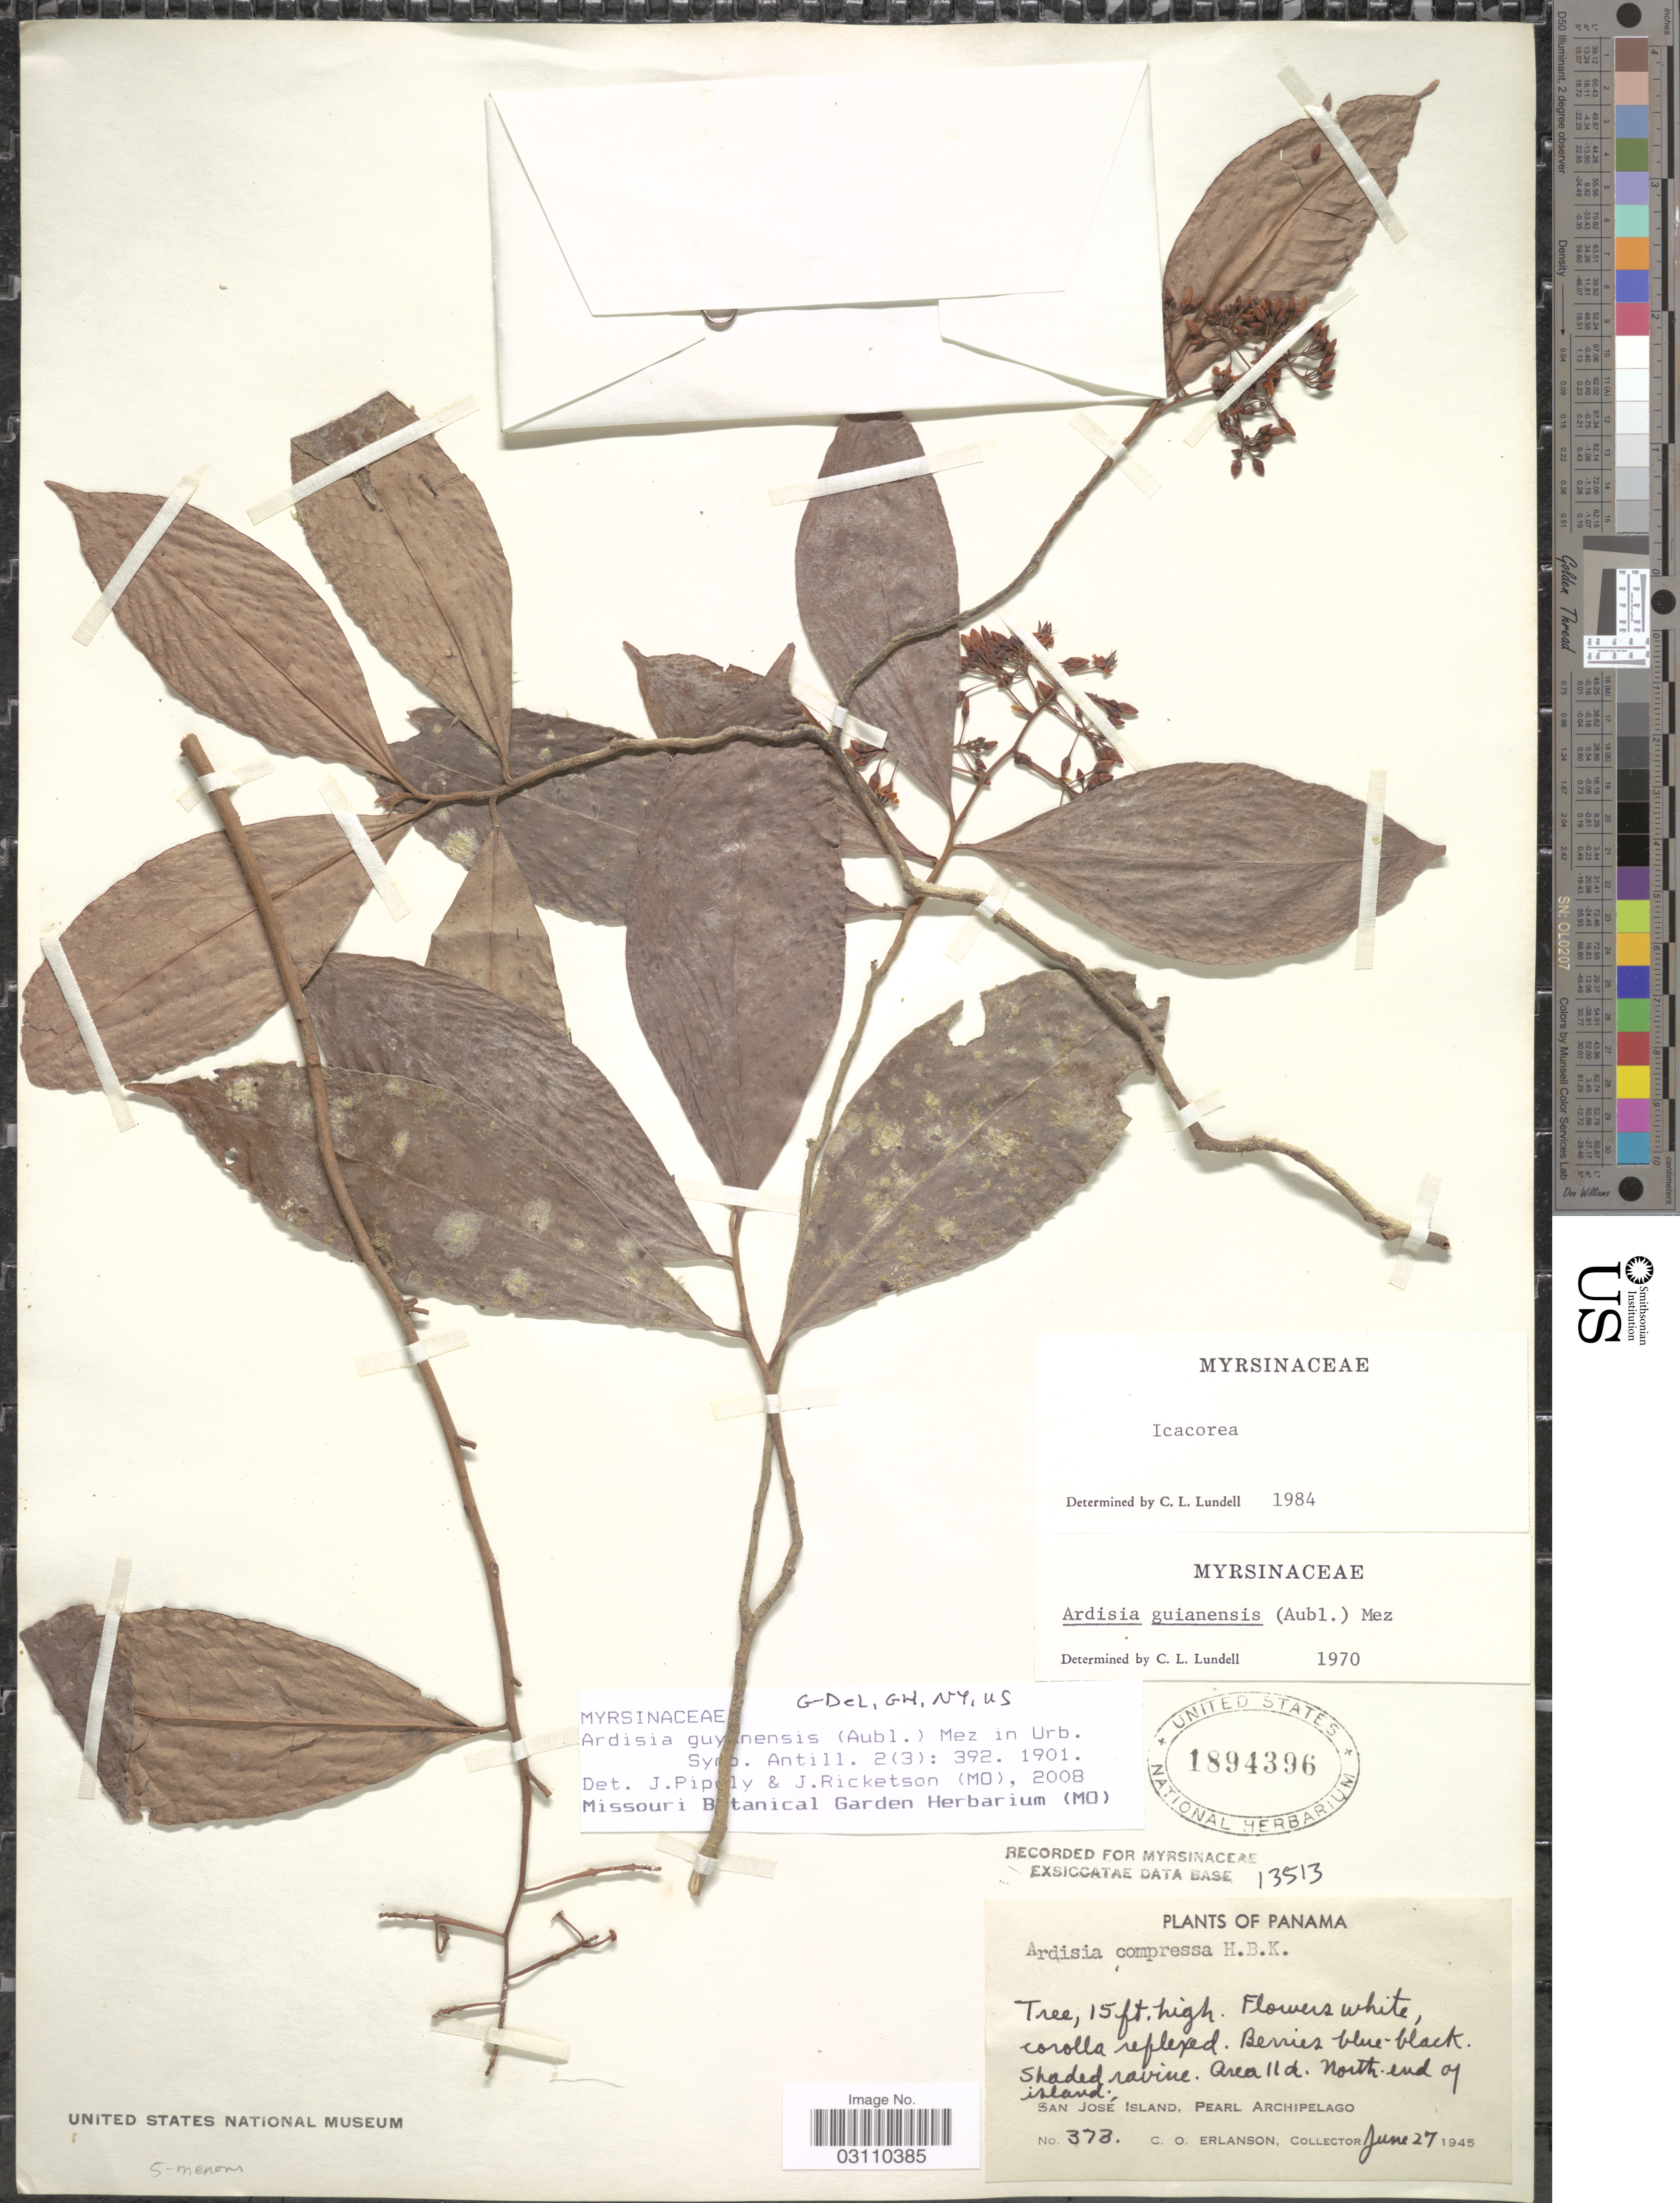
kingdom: Plantae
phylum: Tracheophyta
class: Magnoliopsida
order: Ericales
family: Primulaceae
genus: Ardisia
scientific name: Ardisia guianensis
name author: (Aubl.) Mez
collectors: C. O. Erlanson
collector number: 373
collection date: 1945-06-27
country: Panama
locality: Area 11d. North end of island. San José Island, Pearl Archipelago.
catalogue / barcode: US 1189396